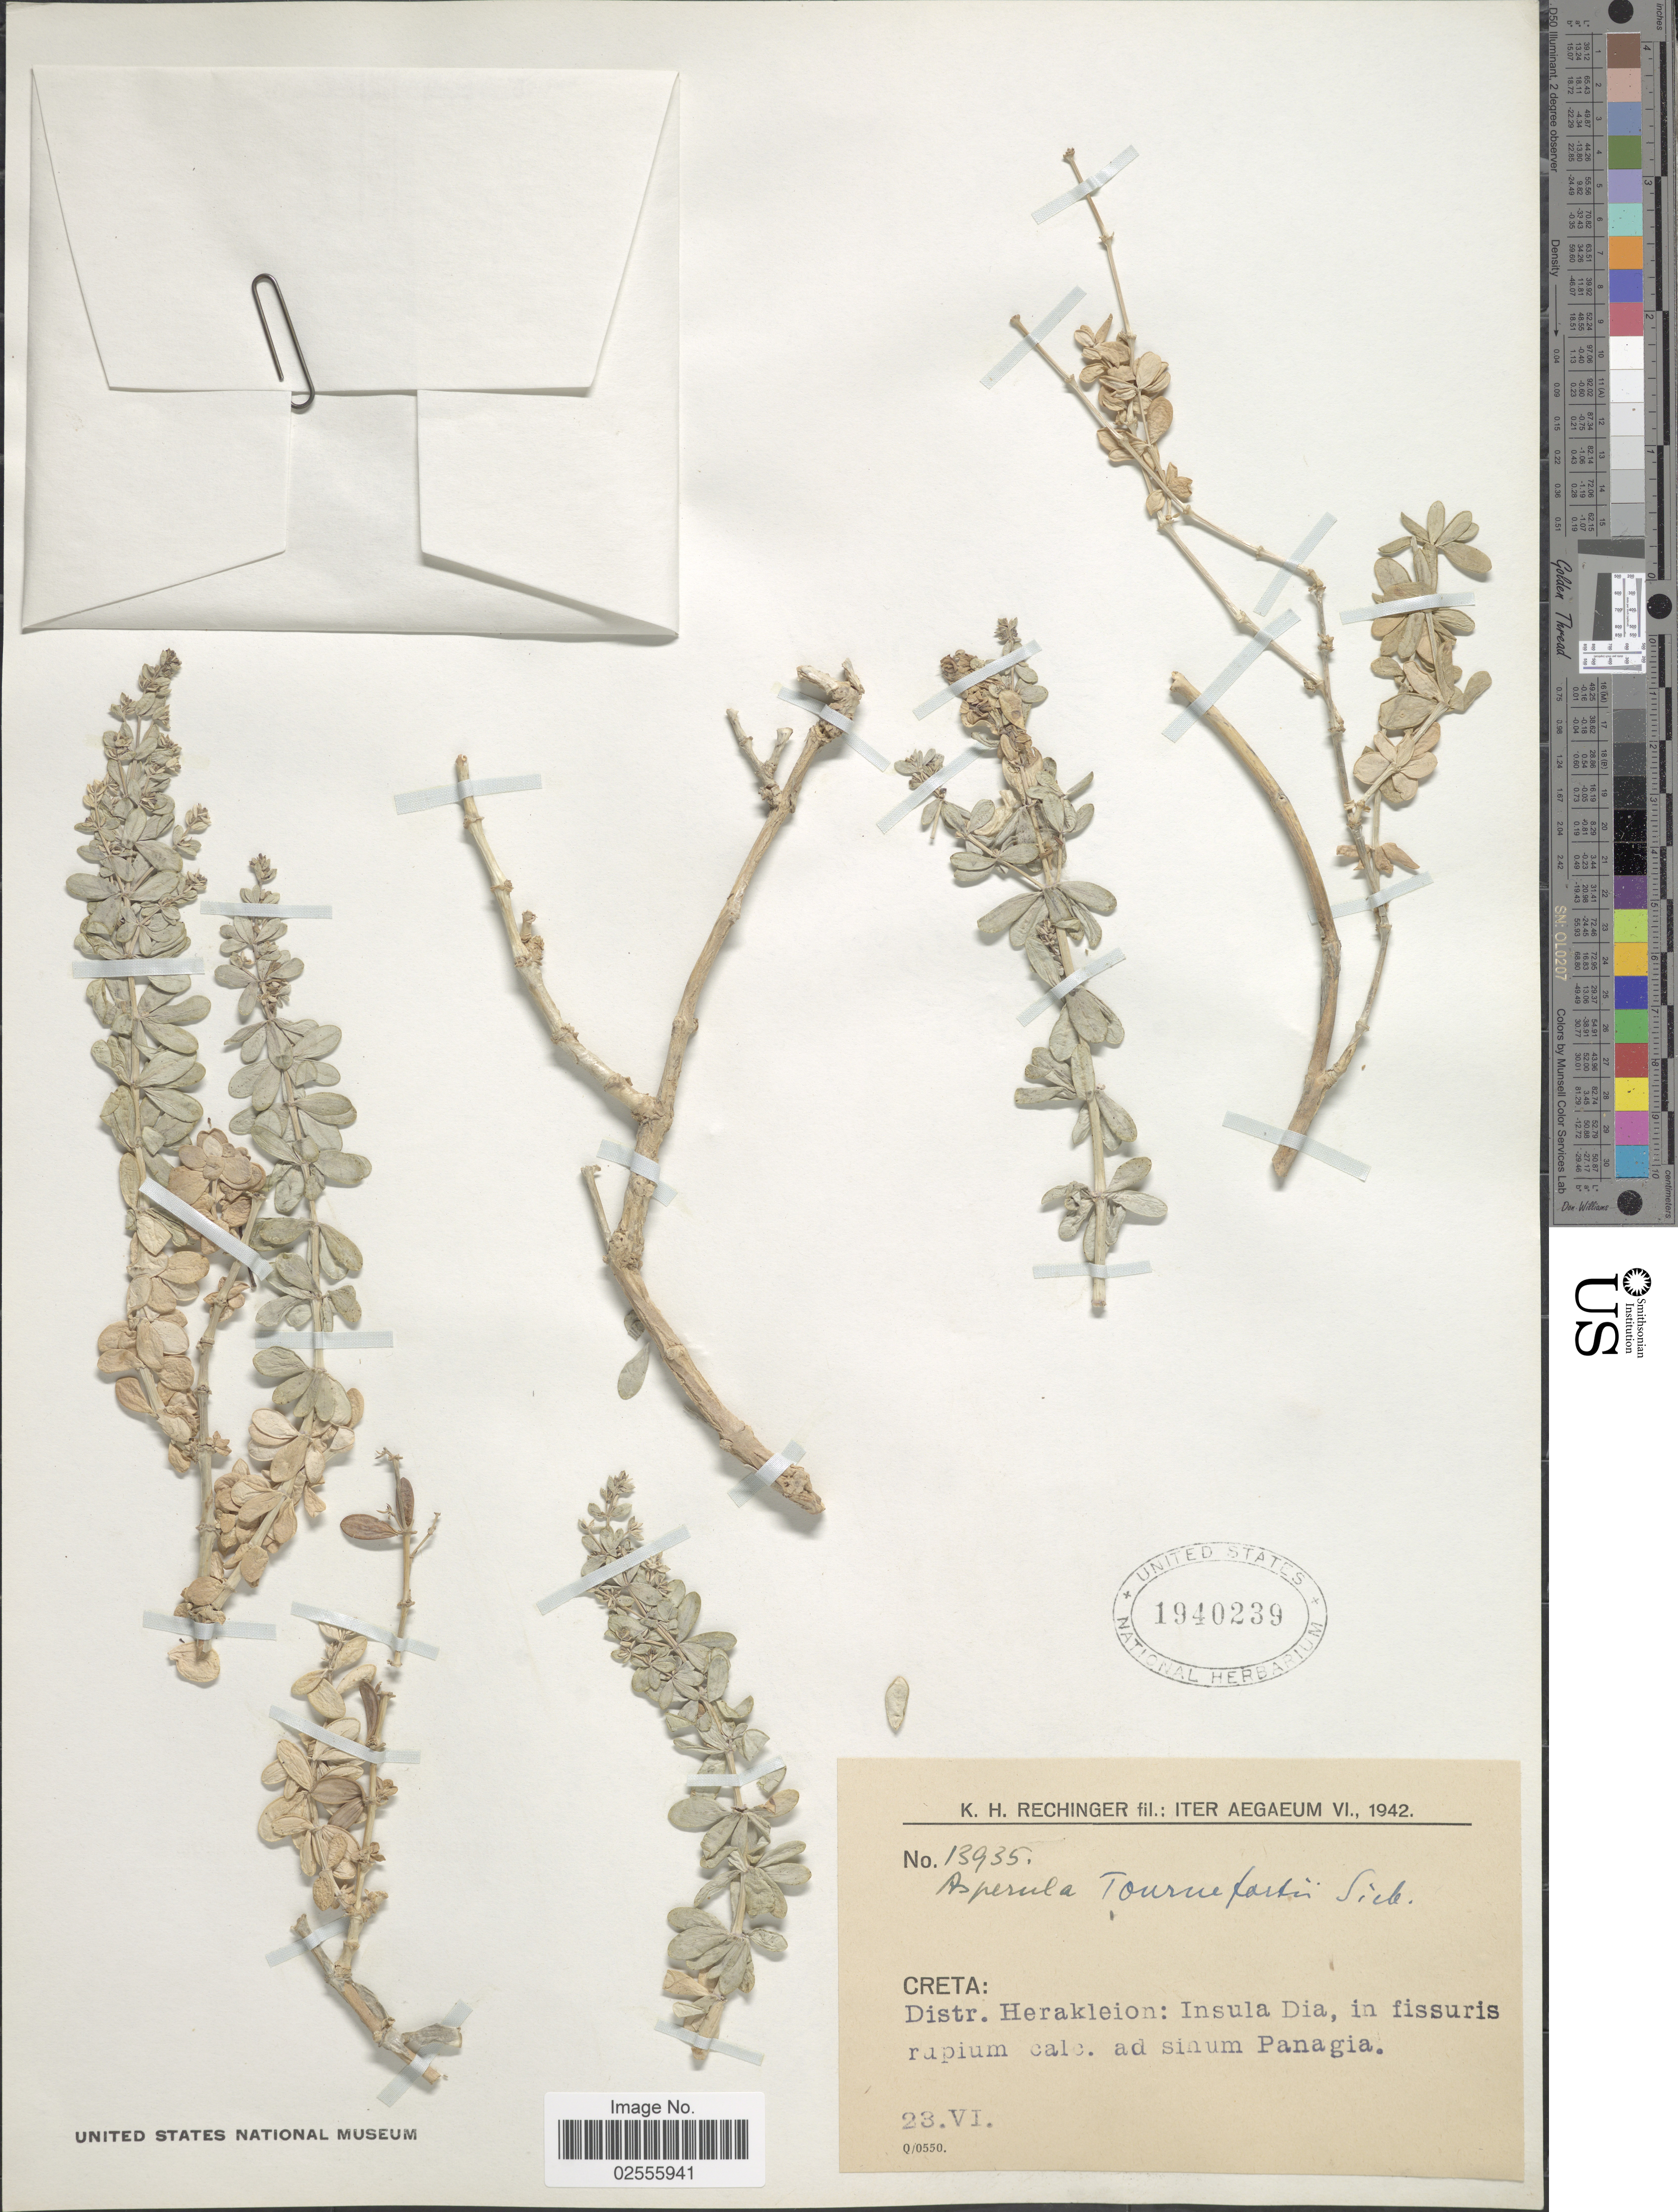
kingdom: Plantae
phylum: Tracheophyta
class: Magnoliopsida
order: Gentianales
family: Rubiaceae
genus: Asperula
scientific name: Asperula tournefortii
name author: Sieber ex Spreng.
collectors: K. H. Rechinger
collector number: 13935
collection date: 1942-06-23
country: Greece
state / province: Crete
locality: Iter Aegaeum, Creta: Distr. Herakleion: Insula Dia, in fissuris rupium calc. ad sinum Panagia.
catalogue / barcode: US 1940239